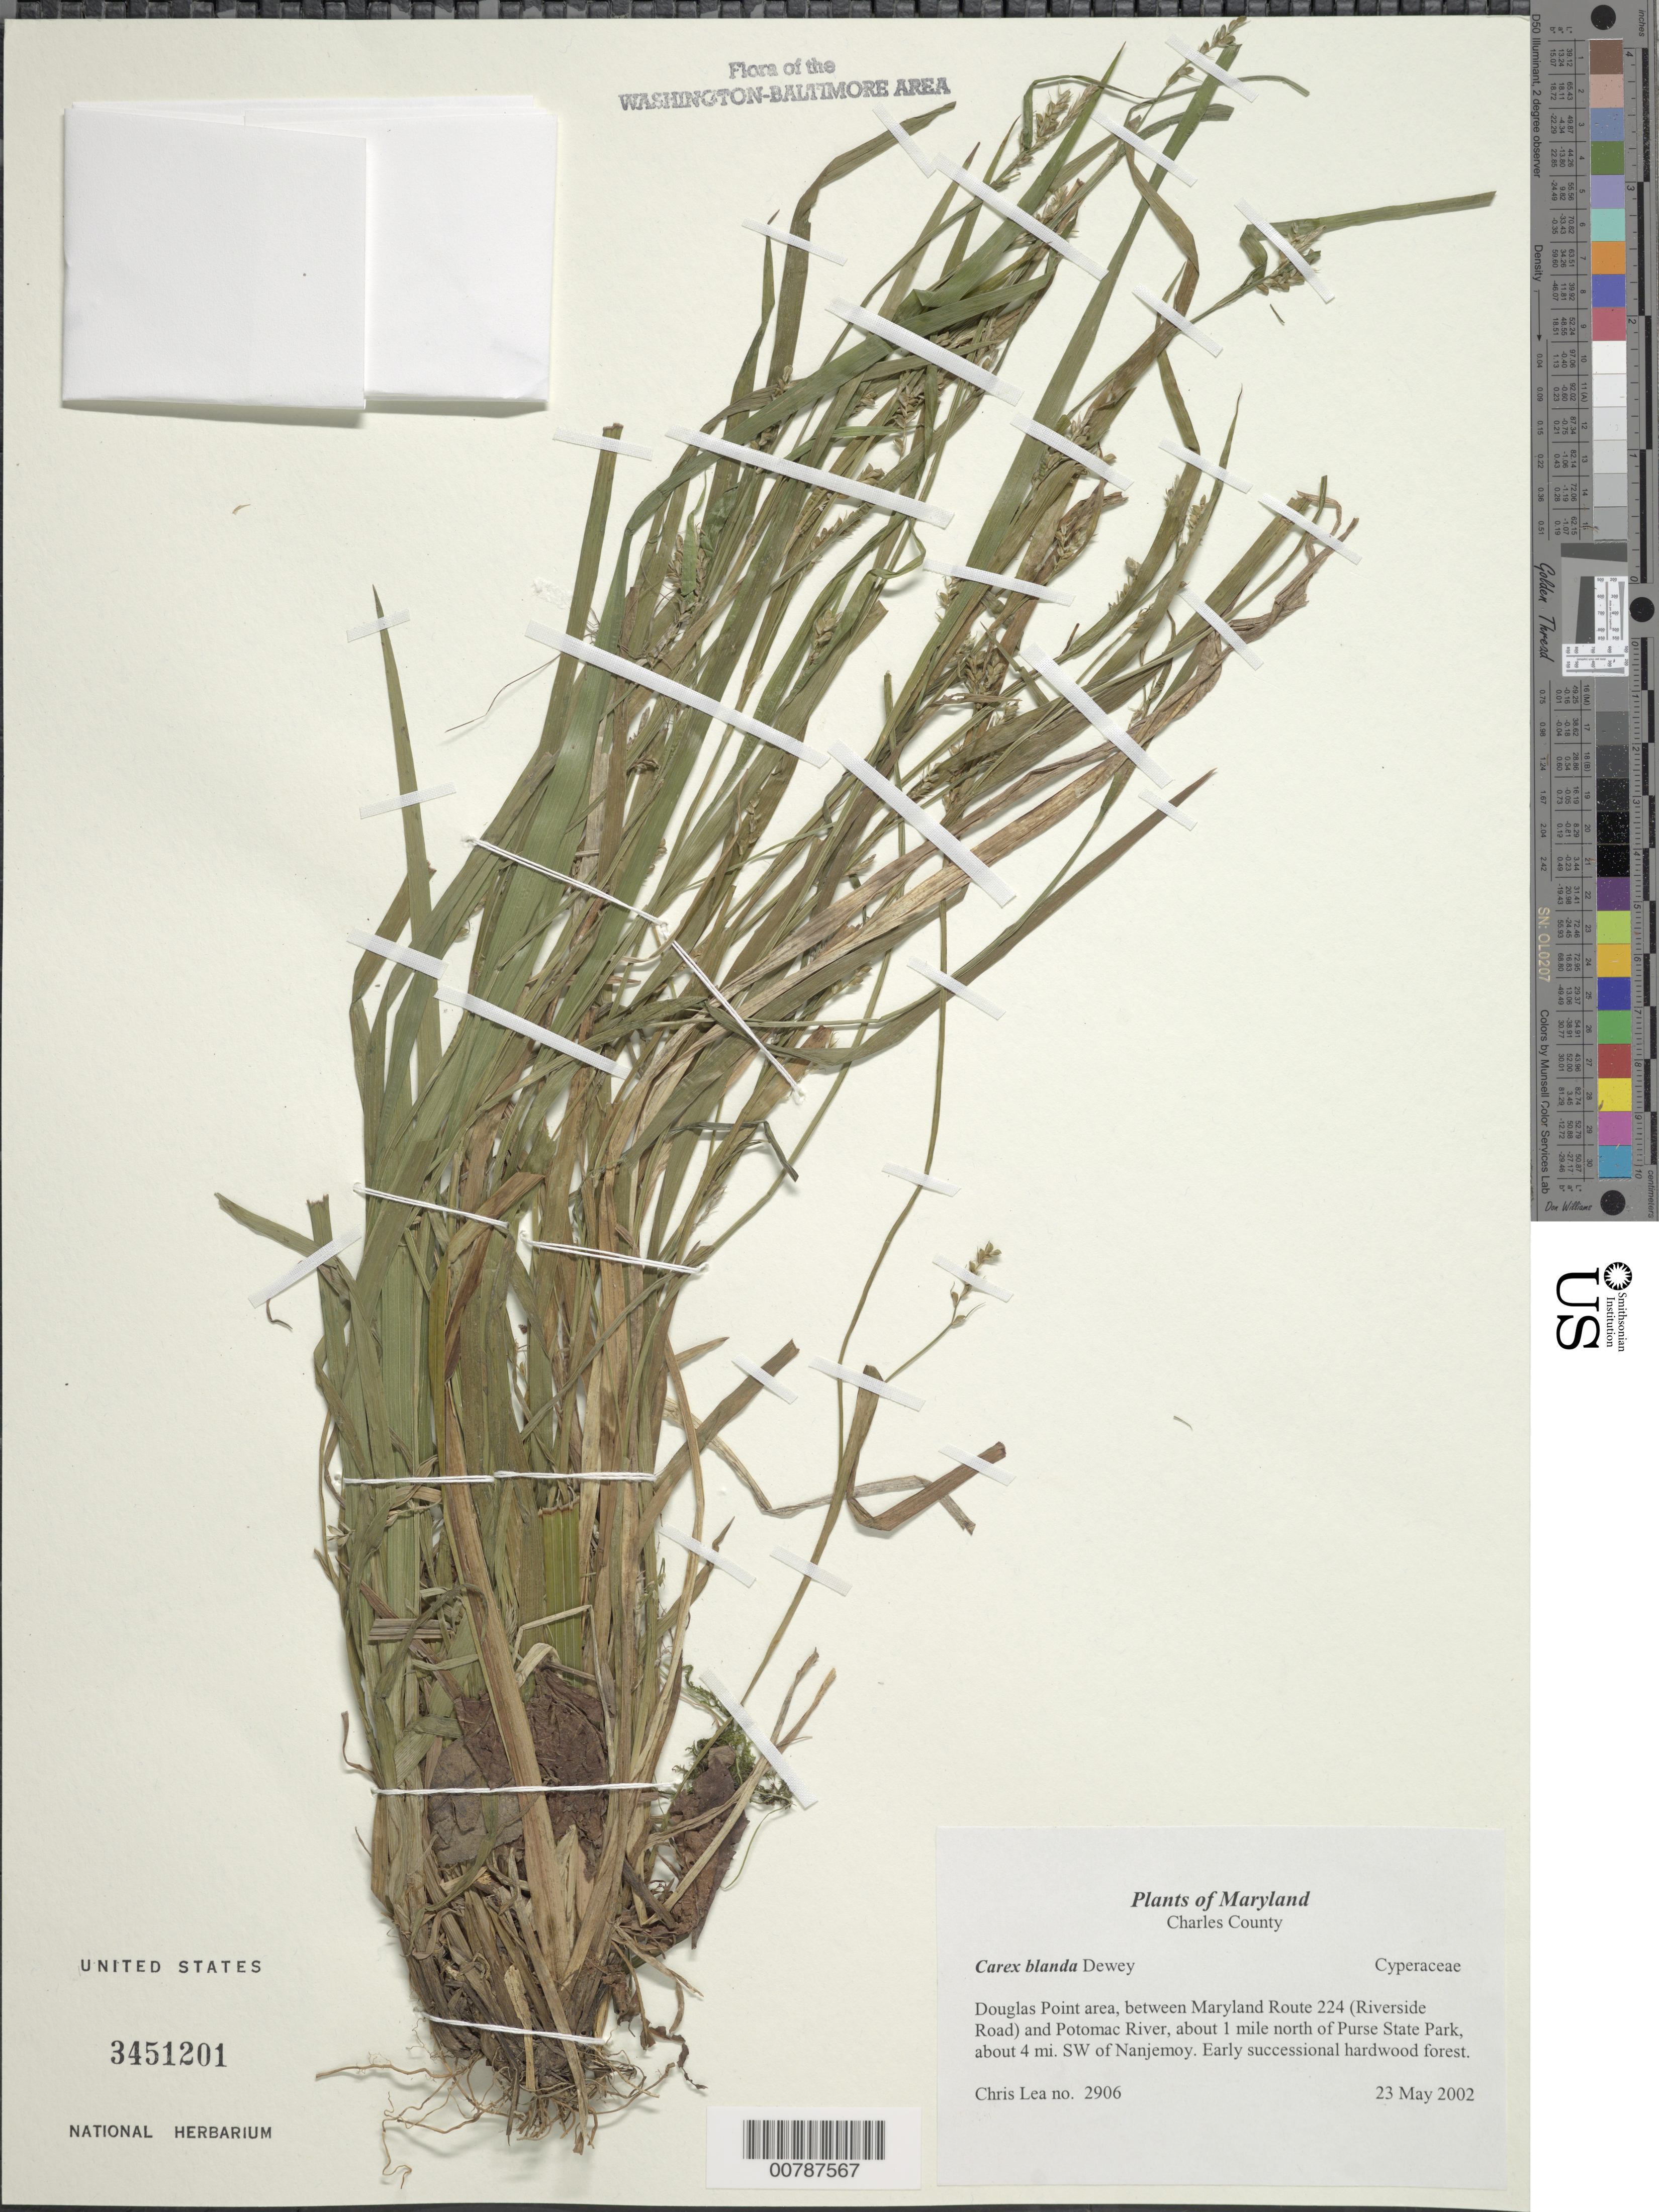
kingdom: Plantae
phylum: Tracheophyta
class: Liliopsida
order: Poales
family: Cyperaceae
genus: Carex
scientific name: Carex blanda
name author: Dewey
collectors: C. Lea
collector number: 2906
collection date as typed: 23 May 2002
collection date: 2002-05-23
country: United States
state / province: Maryland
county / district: Charles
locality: Douglas Point area, between Maryland Route 224 (Riverside Road) and Potomac River, about 1 mile north of Purse State Park, about 4 mi. SW of Nanjemoy.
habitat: Early successional hardwood forest.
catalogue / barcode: US 3451201